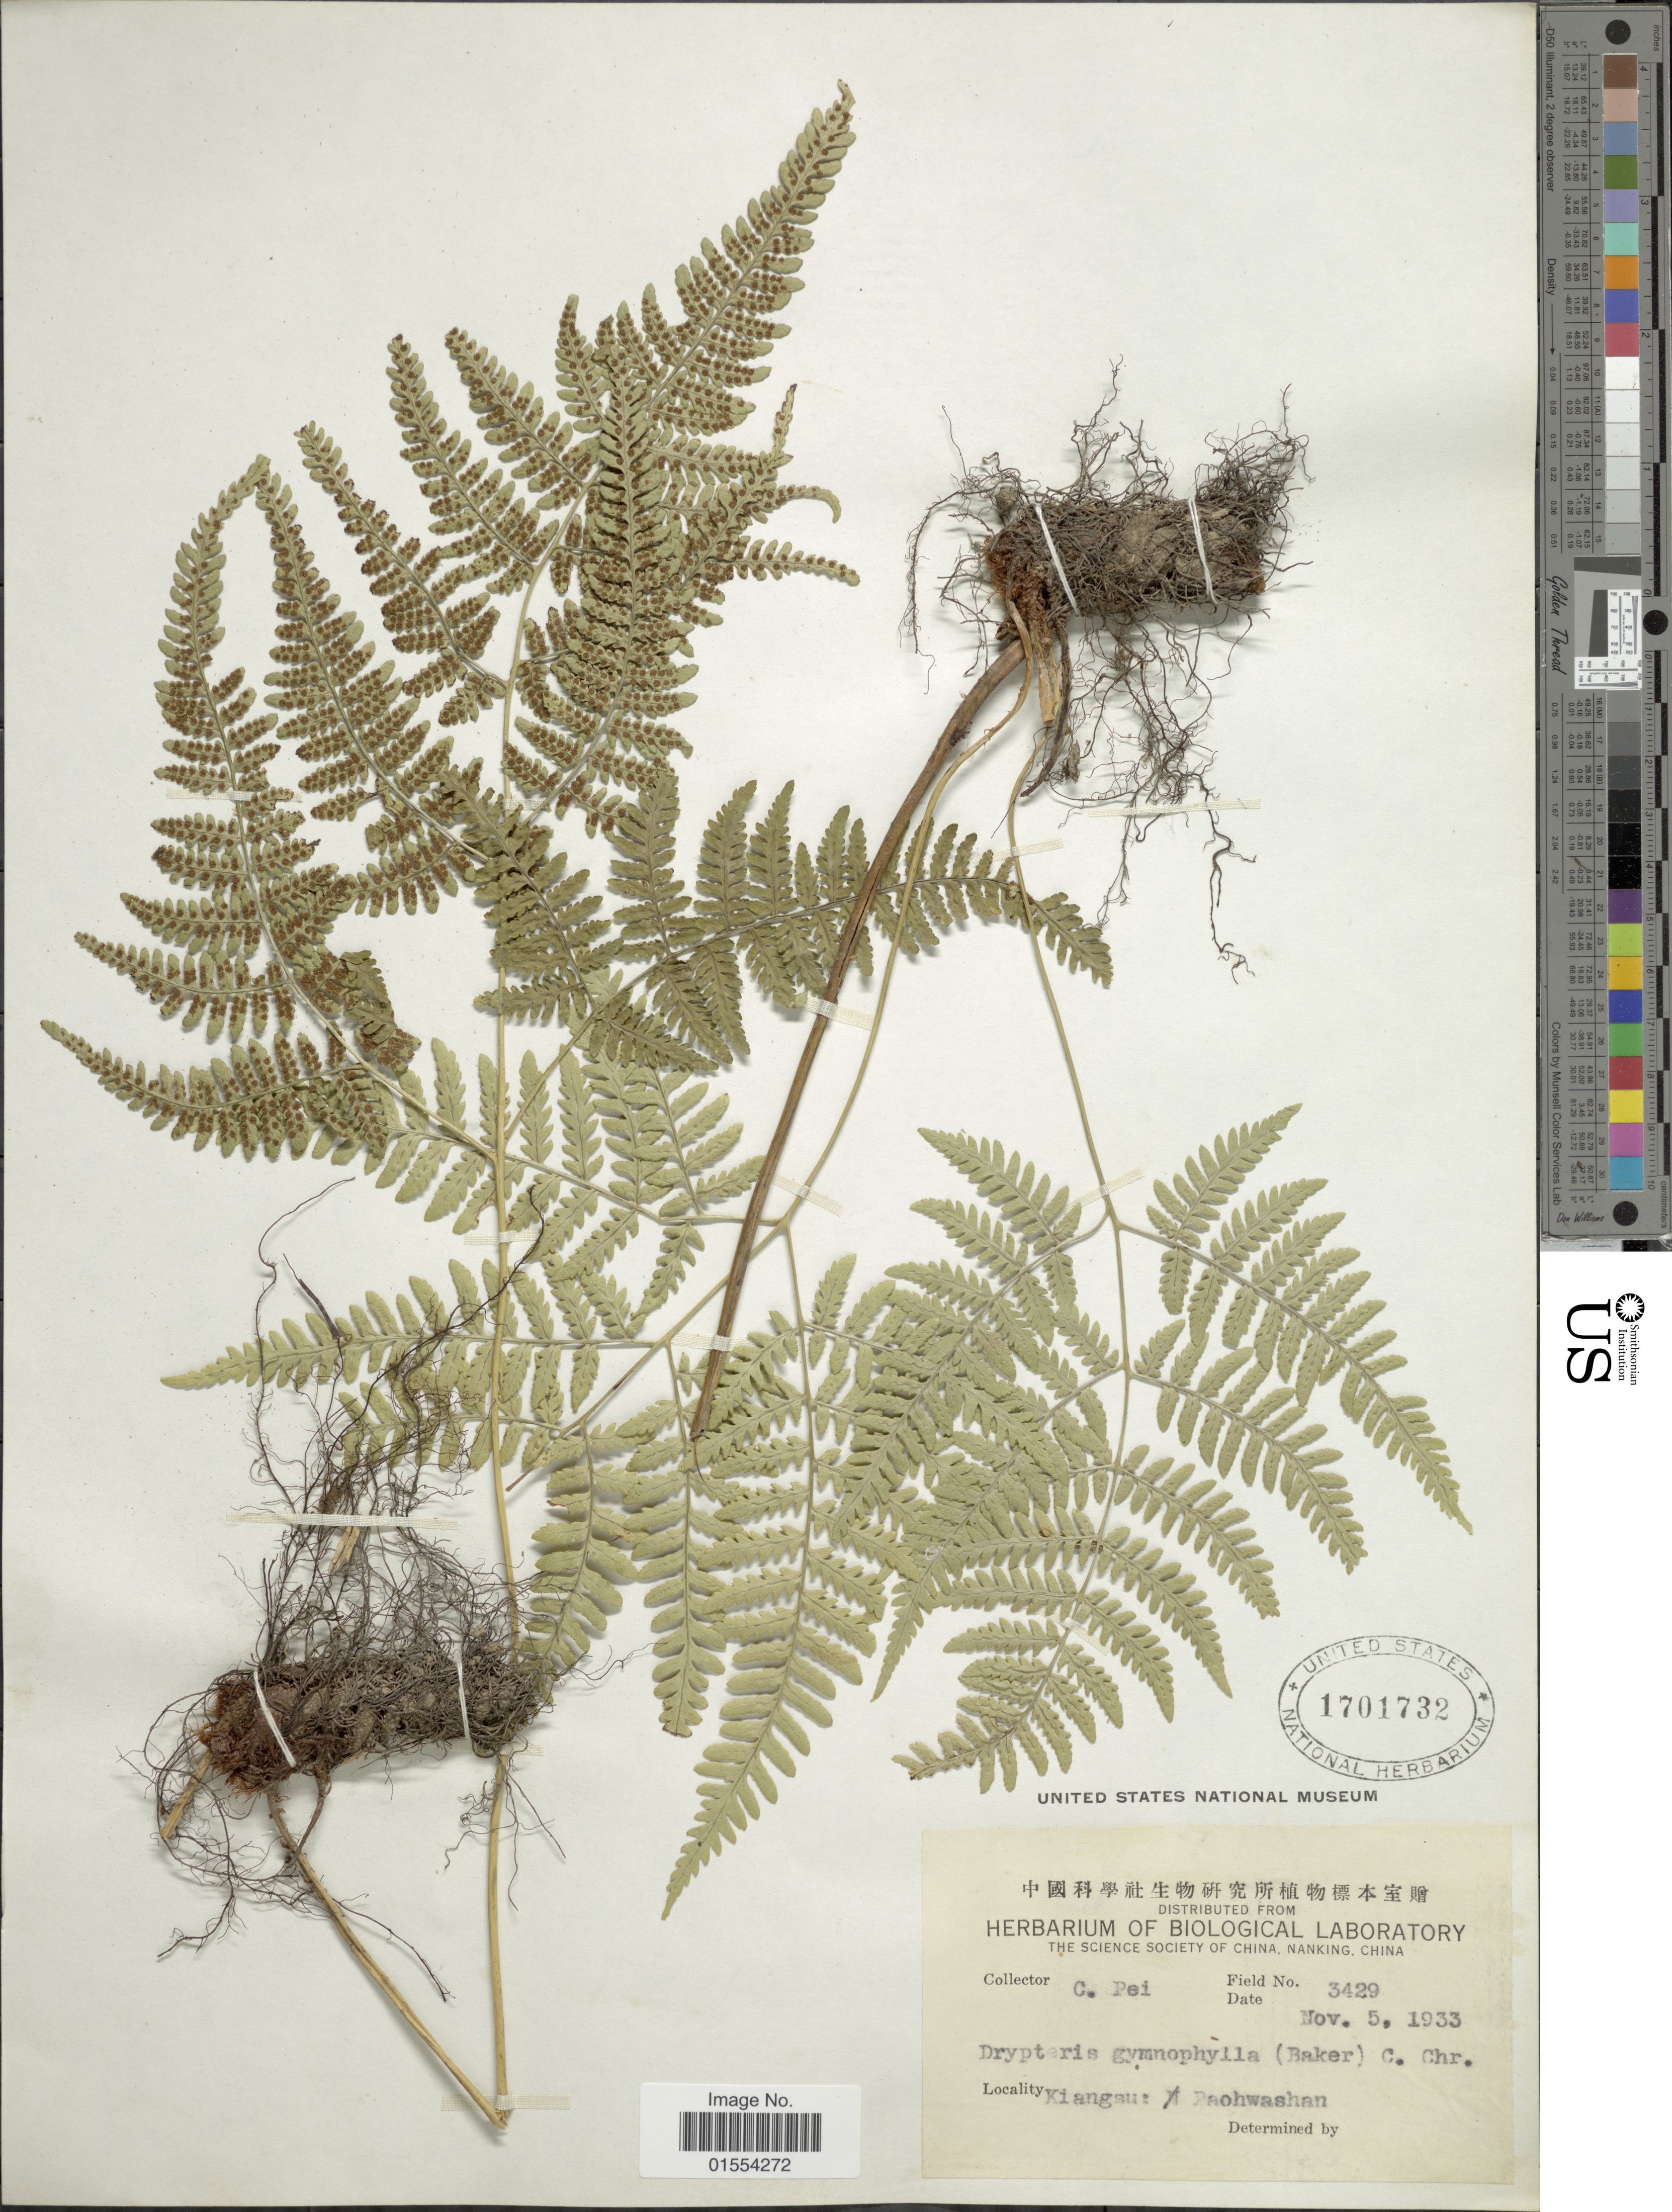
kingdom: Plantae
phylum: Tracheophyta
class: Polypodiopsida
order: Polypodiales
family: Dryopteridaceae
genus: Dryopteris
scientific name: Dryopteris gymnophylla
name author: (Baker) C. Chr.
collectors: C. P'ei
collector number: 3429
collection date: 1933-11-05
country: China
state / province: Jiangsu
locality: Kiangsu: Paohwashan. [interpreted]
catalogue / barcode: US 1701732